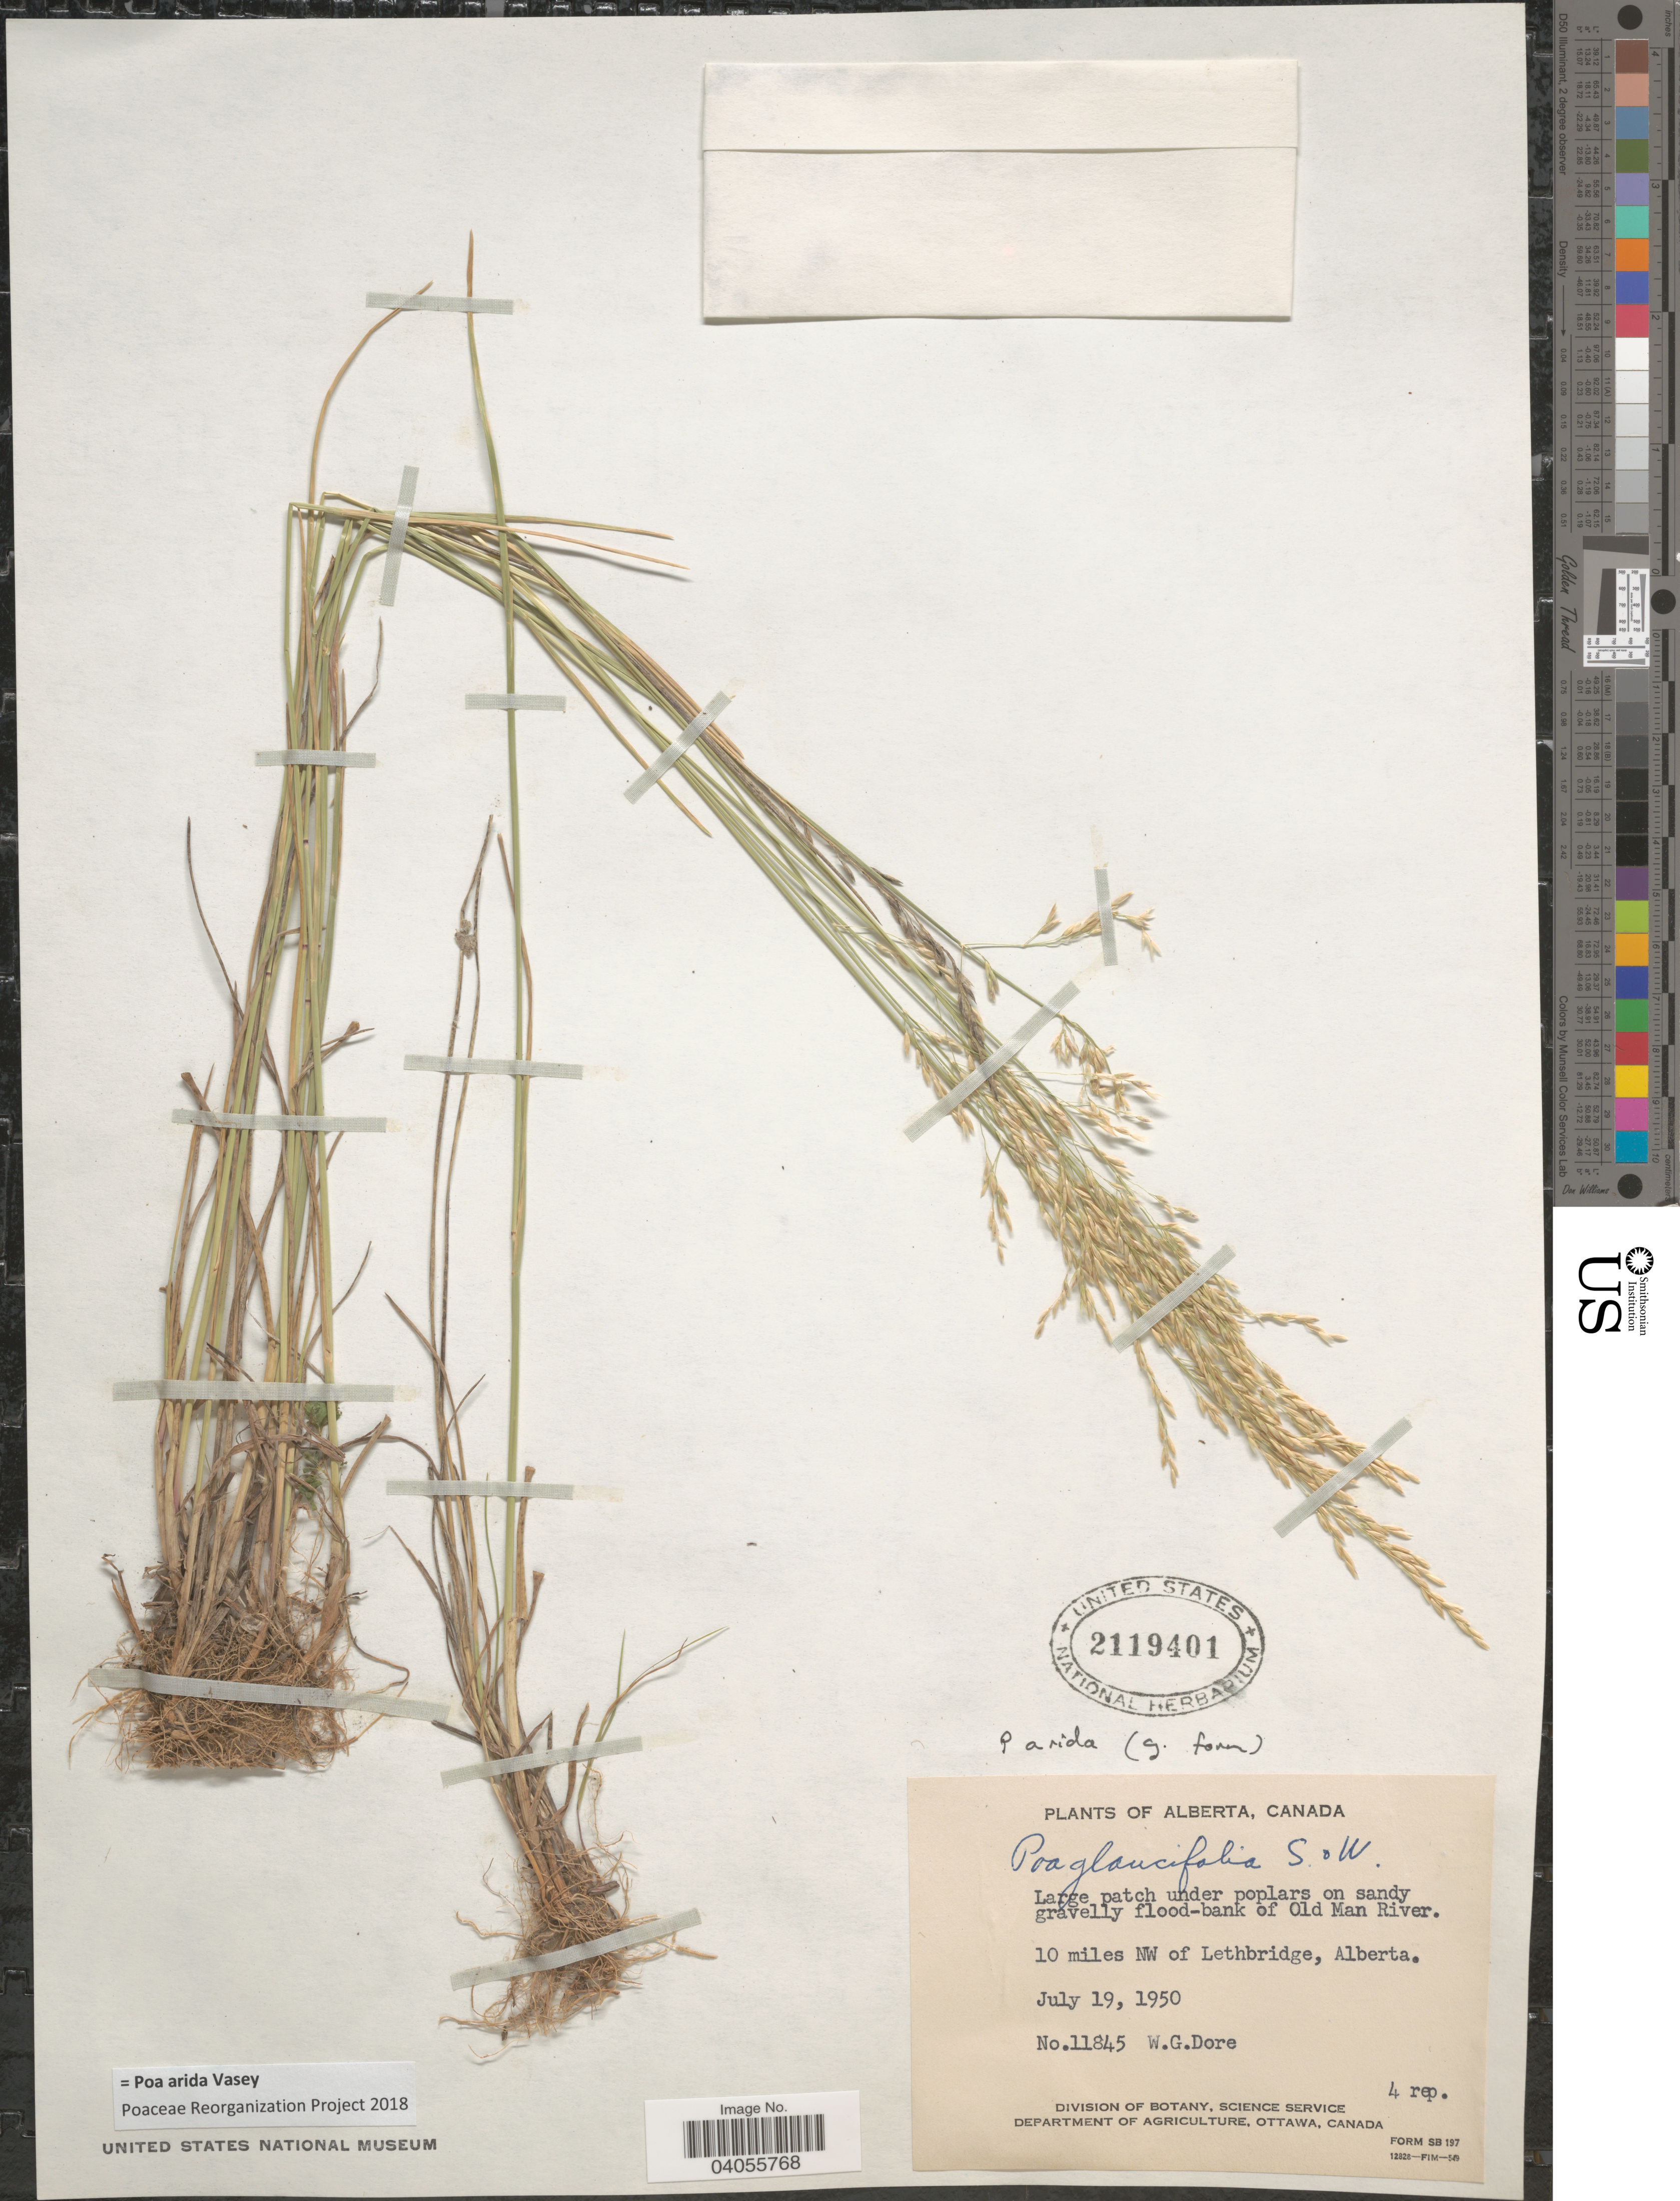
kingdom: Plantae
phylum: Tracheophyta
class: Liliopsida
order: Poales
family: Poaceae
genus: Poa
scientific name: Poa arida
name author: Vasey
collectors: W. Dore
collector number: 11845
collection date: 1950-07-19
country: Canada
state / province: Alberta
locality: Large path under poplars on sandy gravelly flood-bank of Old Man River. 10 miles NW of Lethbridge.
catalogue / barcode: US 2119401